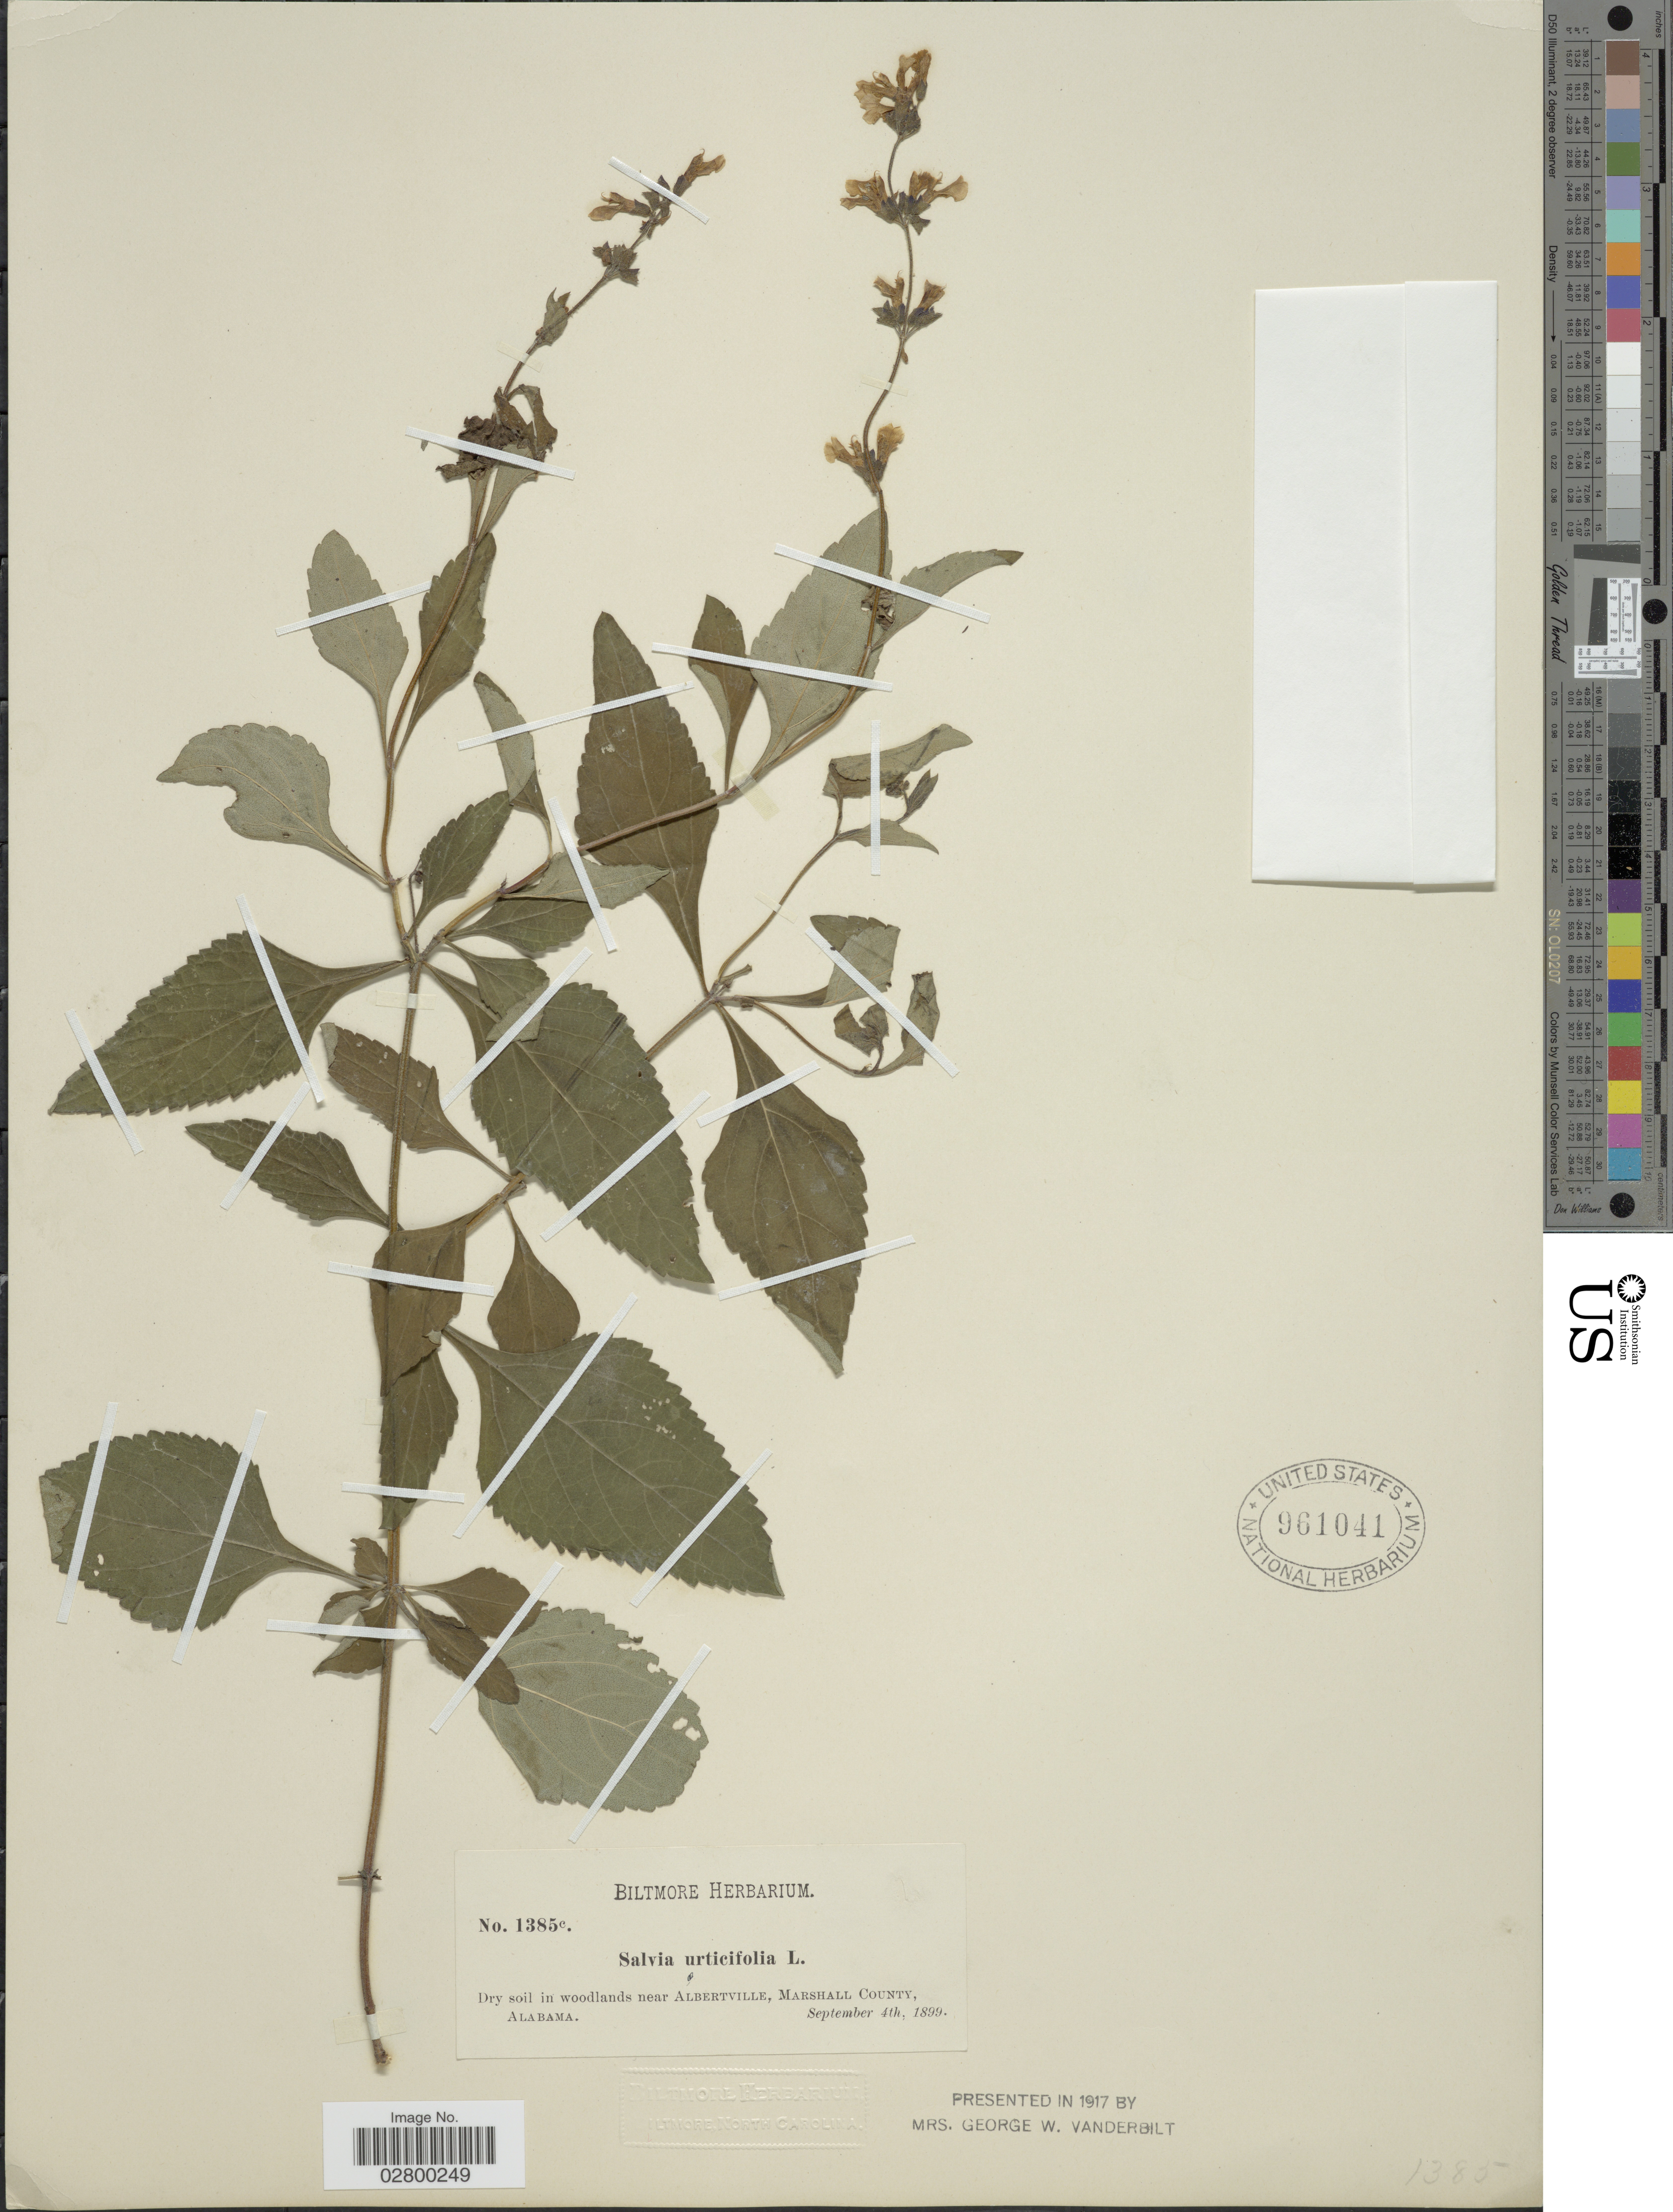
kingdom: Plantae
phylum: Tracheophyta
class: Magnoliopsida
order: Lamiales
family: Lamiaceae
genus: Salvia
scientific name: Salvia urticifolia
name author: L.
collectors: ex herb. Biltmore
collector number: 1385c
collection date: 1899-09-04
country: United States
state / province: Alabama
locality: Dry soil in woodlands near Albertville, Marshall County.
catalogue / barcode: US 961041